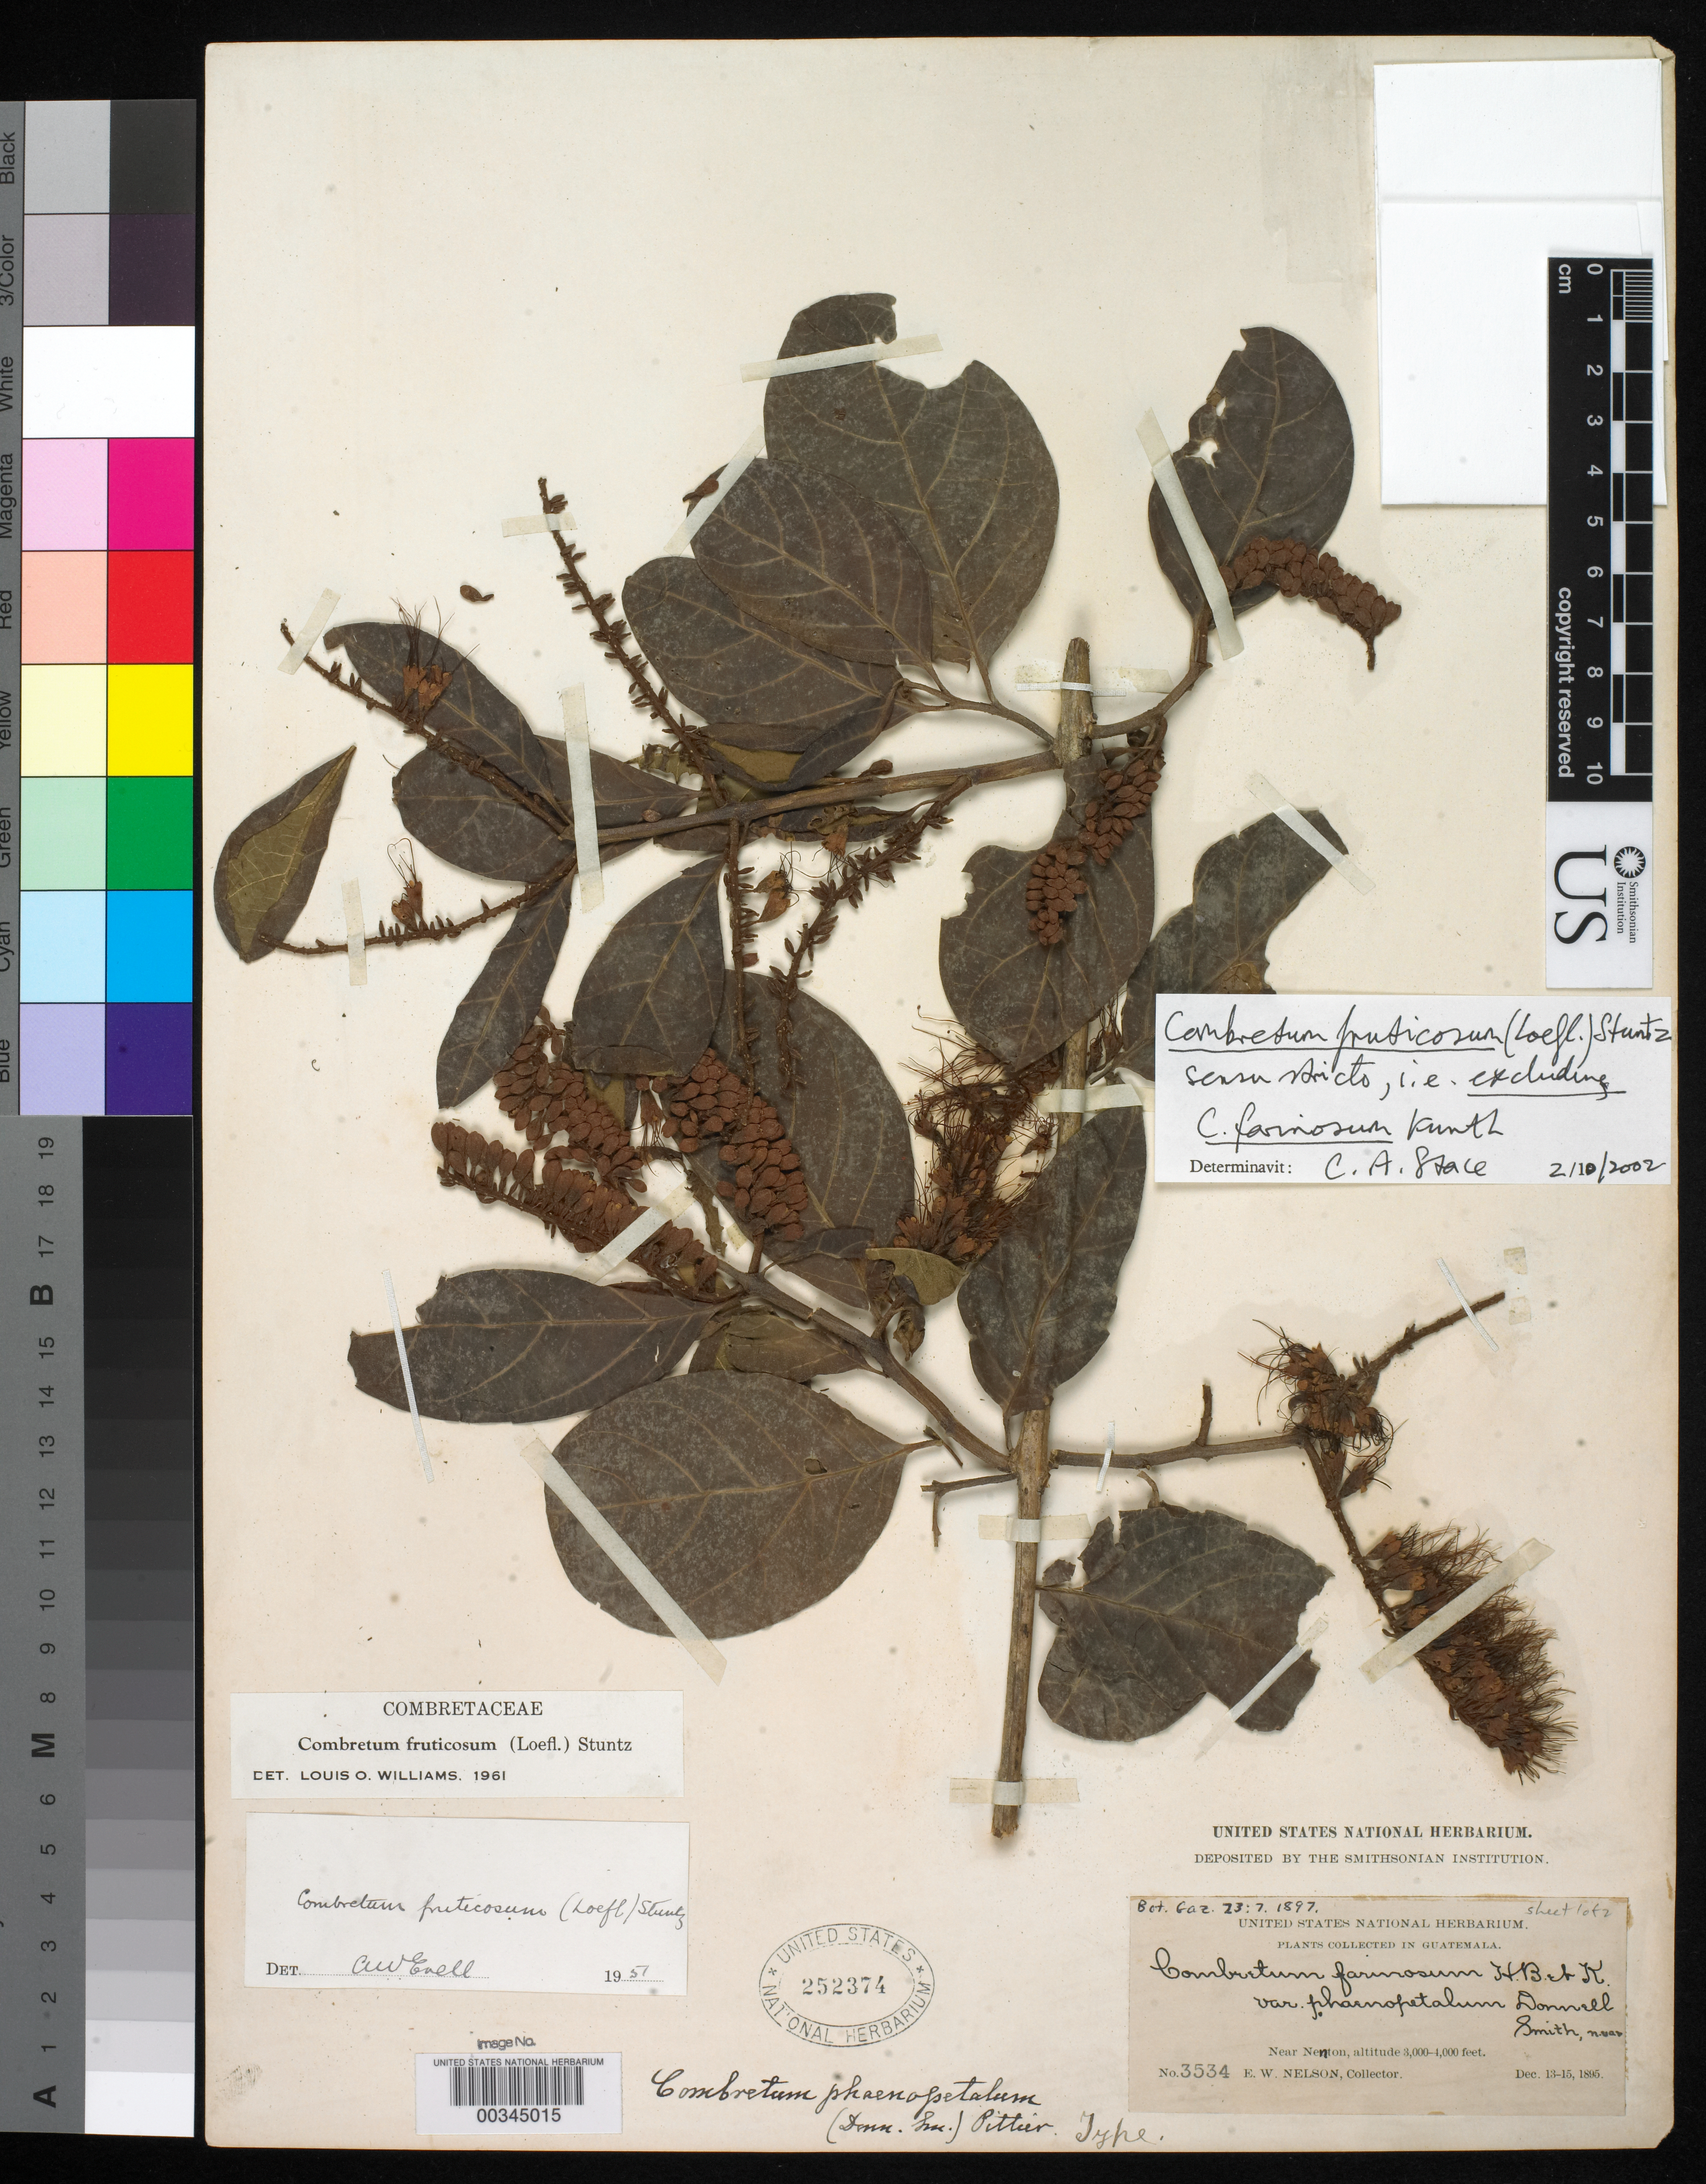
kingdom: Plantae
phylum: Tracheophyta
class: Magnoliopsida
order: Myrtales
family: Combretaceae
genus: Combretum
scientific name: Combretum farinosum var. phaenopetalum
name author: Donn. Sm.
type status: Type Collection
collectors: E. W. Nelson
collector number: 3534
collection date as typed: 13 Dec 1895 to 15 Dec 1895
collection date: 1895-12-13/1895-12-15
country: Guatemala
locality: Near Nenton.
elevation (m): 914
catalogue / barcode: US 252374